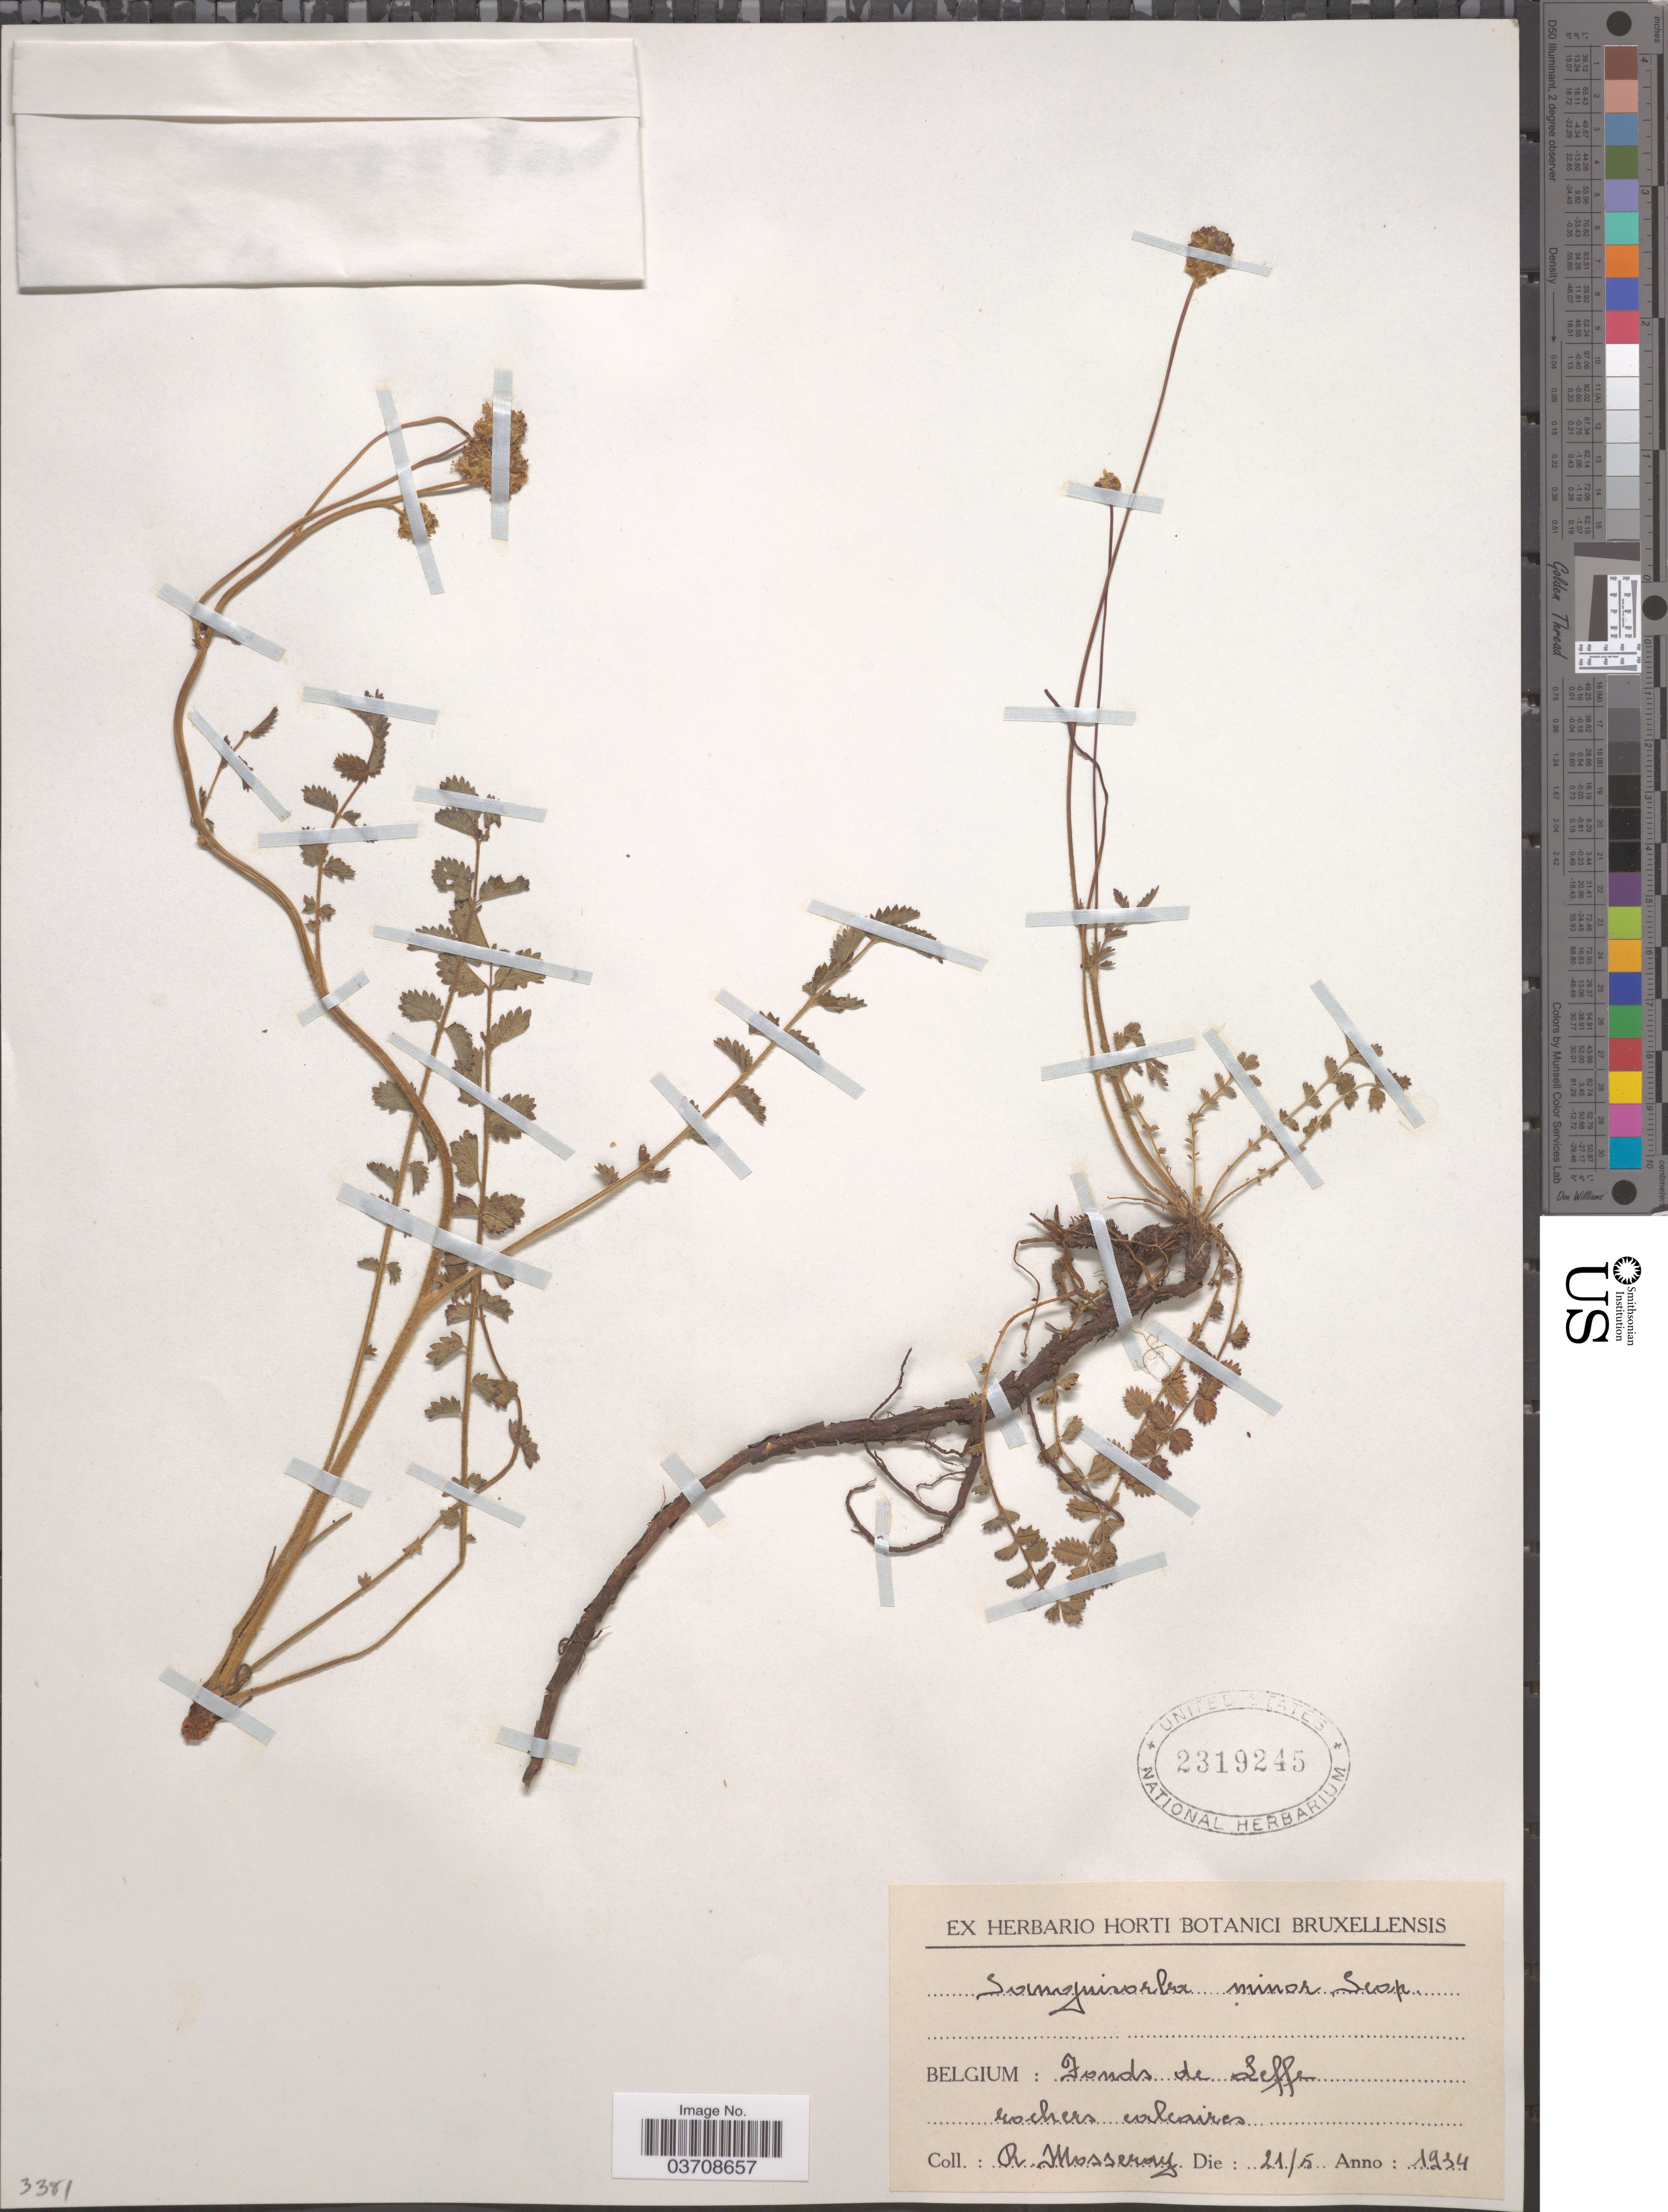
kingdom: Plantae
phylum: Tracheophyta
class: Magnoliopsida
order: Rosales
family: Rosaceae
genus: Sanguisorba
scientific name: Sanguisorba minor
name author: Scop.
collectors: R. Mosseray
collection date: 1934-05-21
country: Belgium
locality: Fonds de Leffe rochers calcaires.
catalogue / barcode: US 2319245